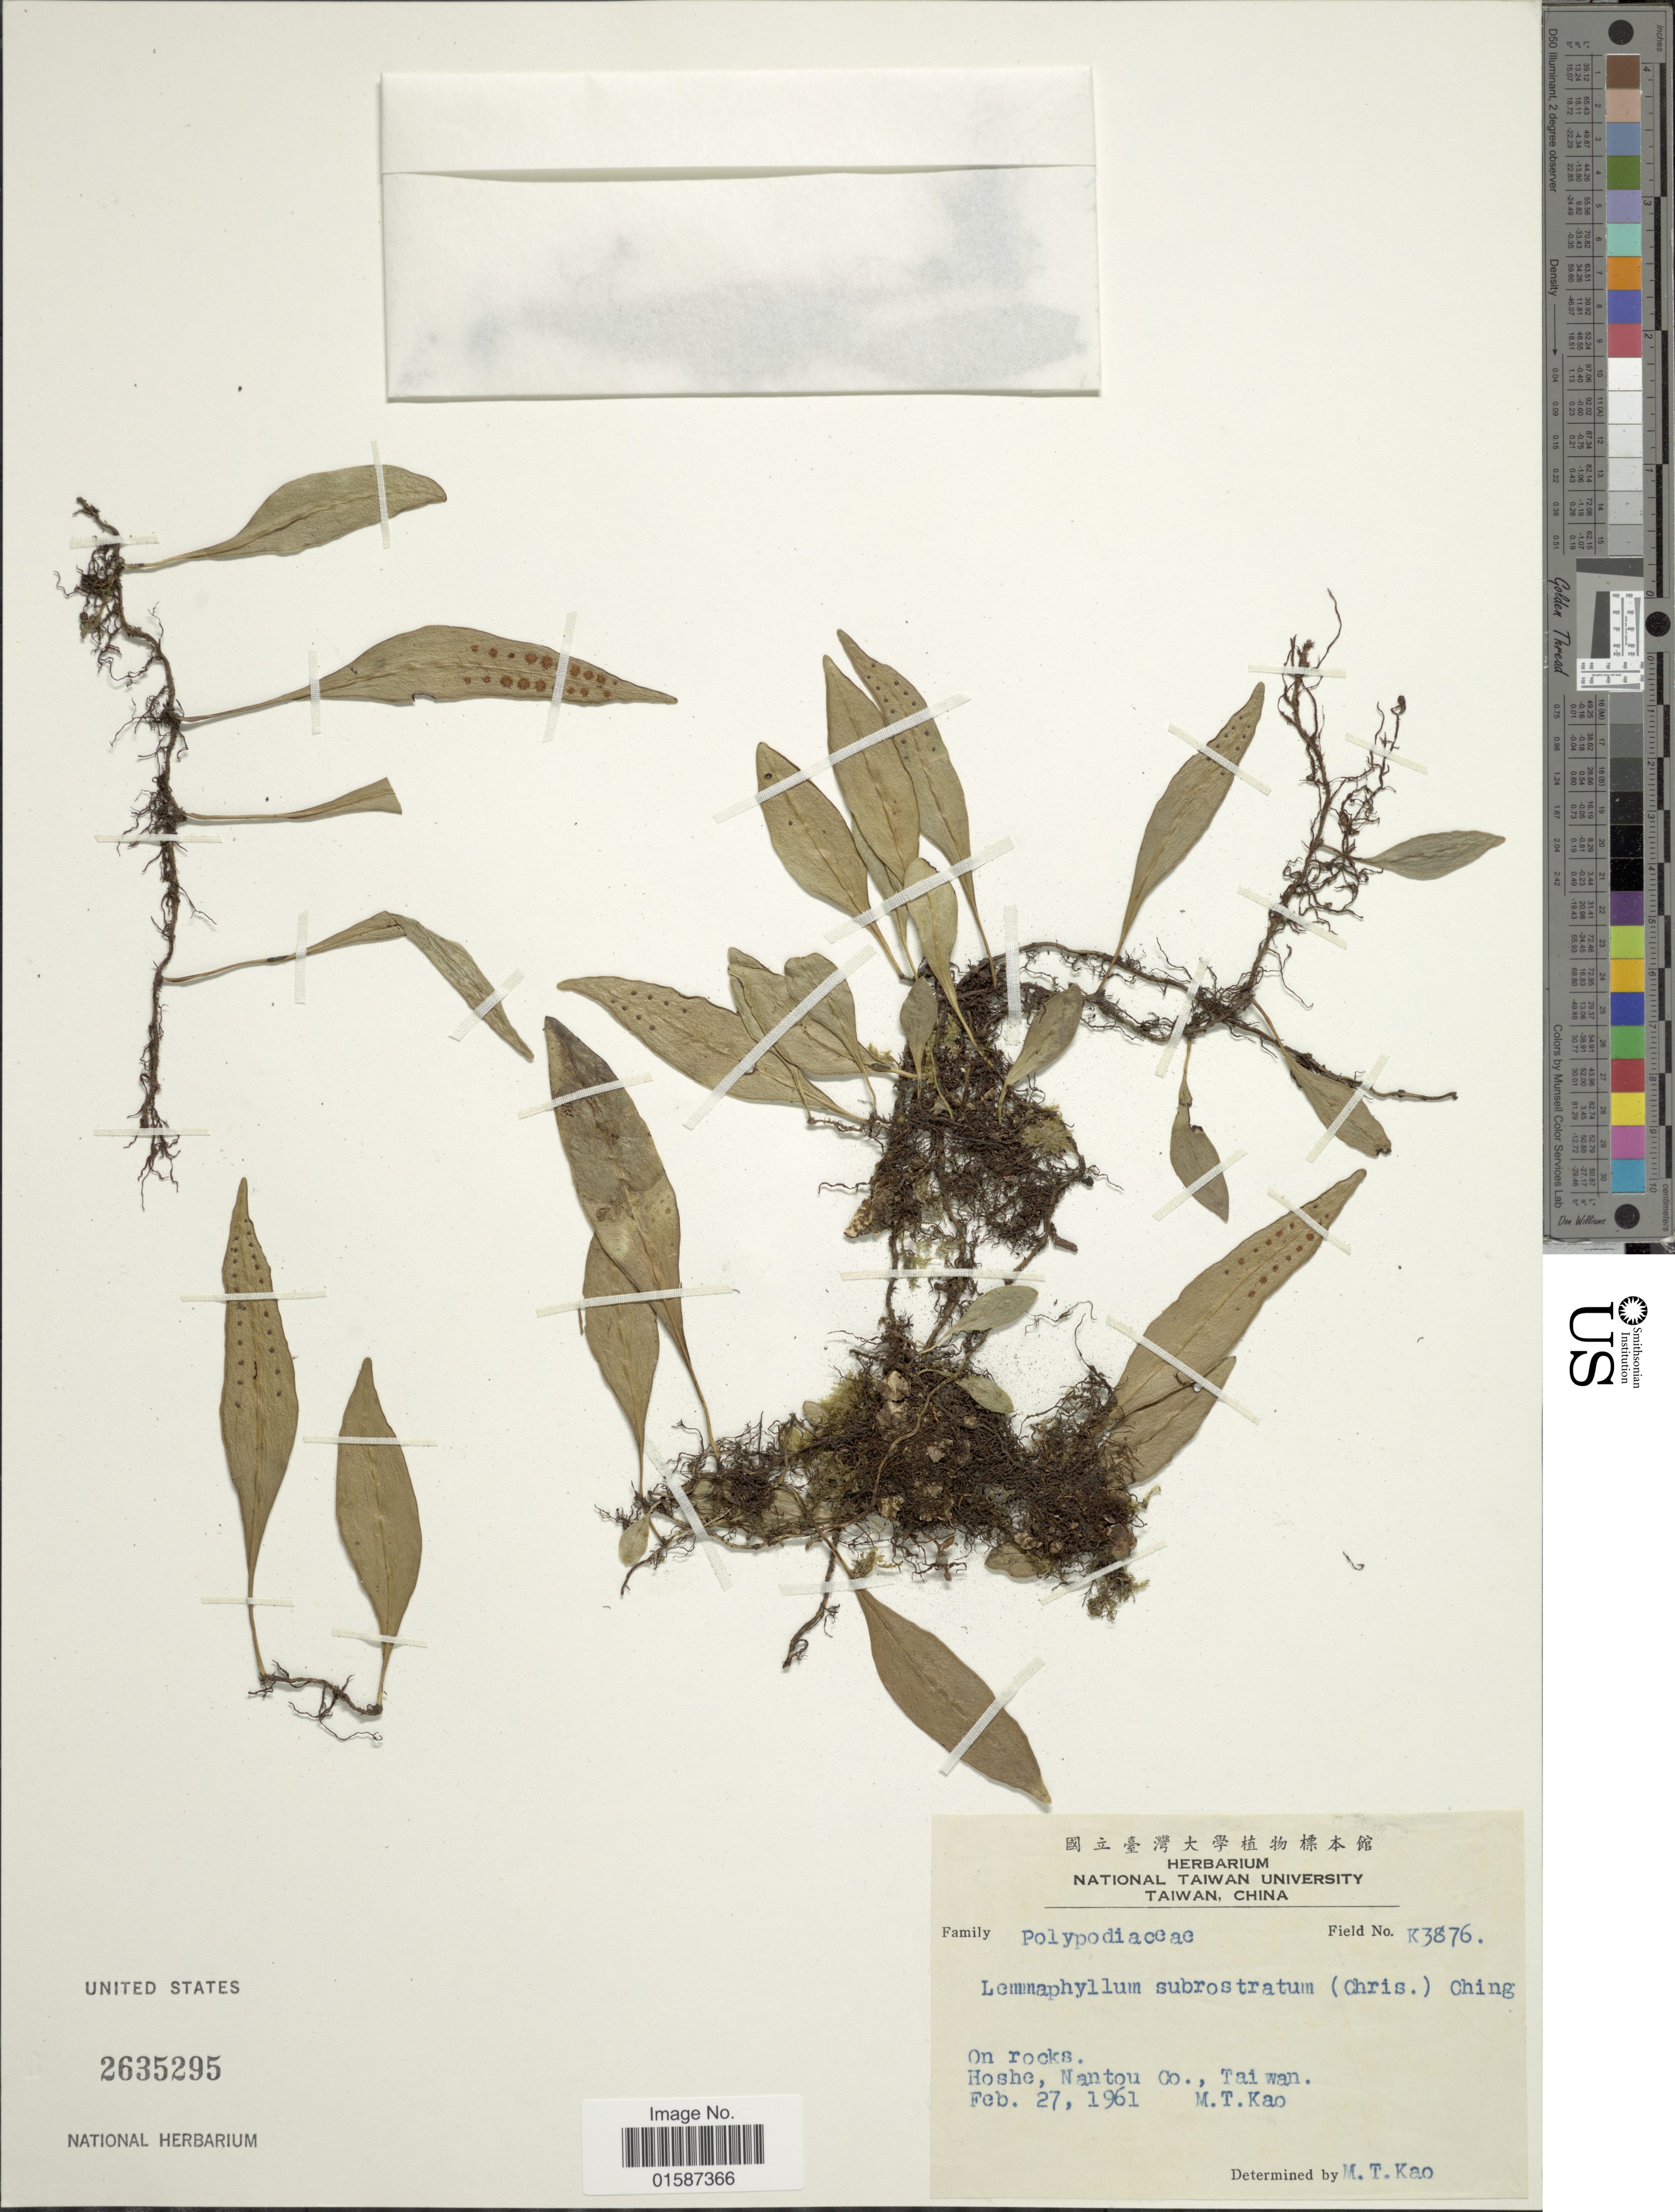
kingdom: Plantae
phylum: Tracheophyta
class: Polypodiopsida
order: Polypodiales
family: Polypodiaceae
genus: Lemmaphyllum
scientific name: Lemmaphyllum subrostratum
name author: (C. Chr.) Ching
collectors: M. T. Kao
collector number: K3876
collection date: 1961-02-27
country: Taiwan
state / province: Nantou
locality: Hoshe, Nantou Co., Taiwan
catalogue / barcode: US 2635295